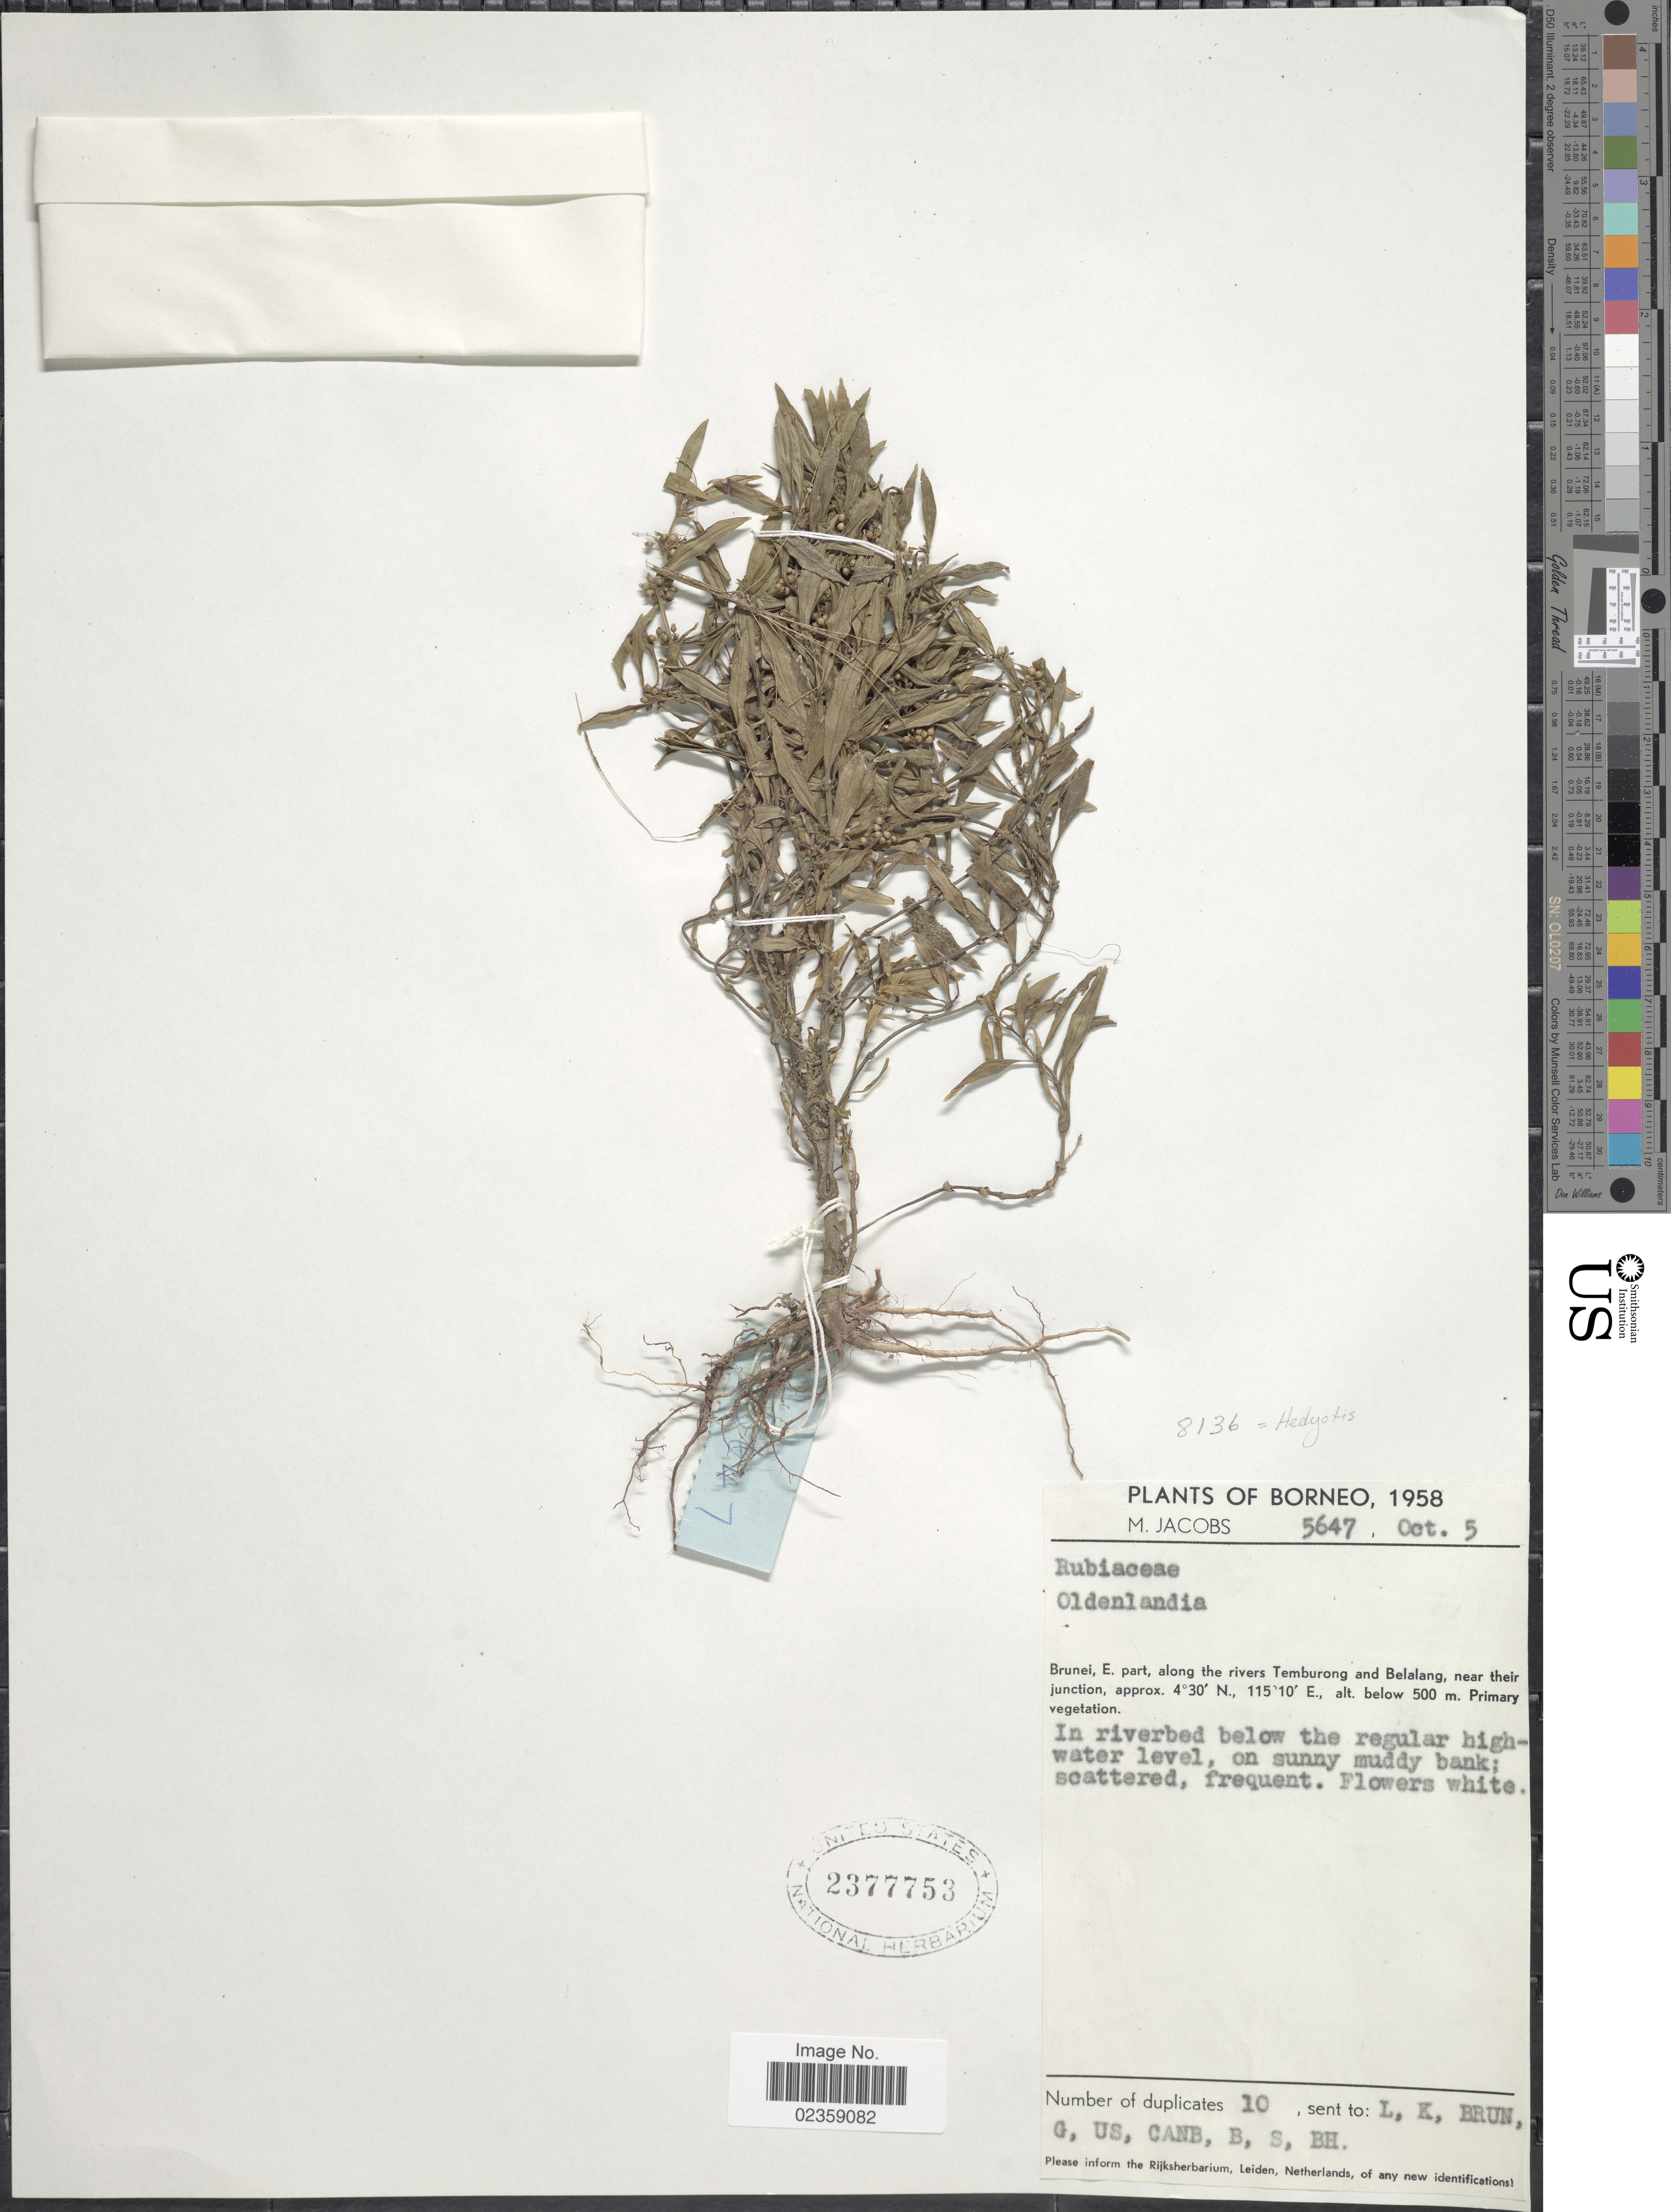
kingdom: Plantae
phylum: Tracheophyta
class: Magnoliopsida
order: Gentianales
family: Rubiaceae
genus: Oldenlandia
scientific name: Oldenlandia sp.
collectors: M. Jacobs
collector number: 5647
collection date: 1958-10-05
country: Brunei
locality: Borneo. Brunei, E. part, along the rivers Temburong and Belalang, near their junction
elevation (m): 500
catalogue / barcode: US 2377753